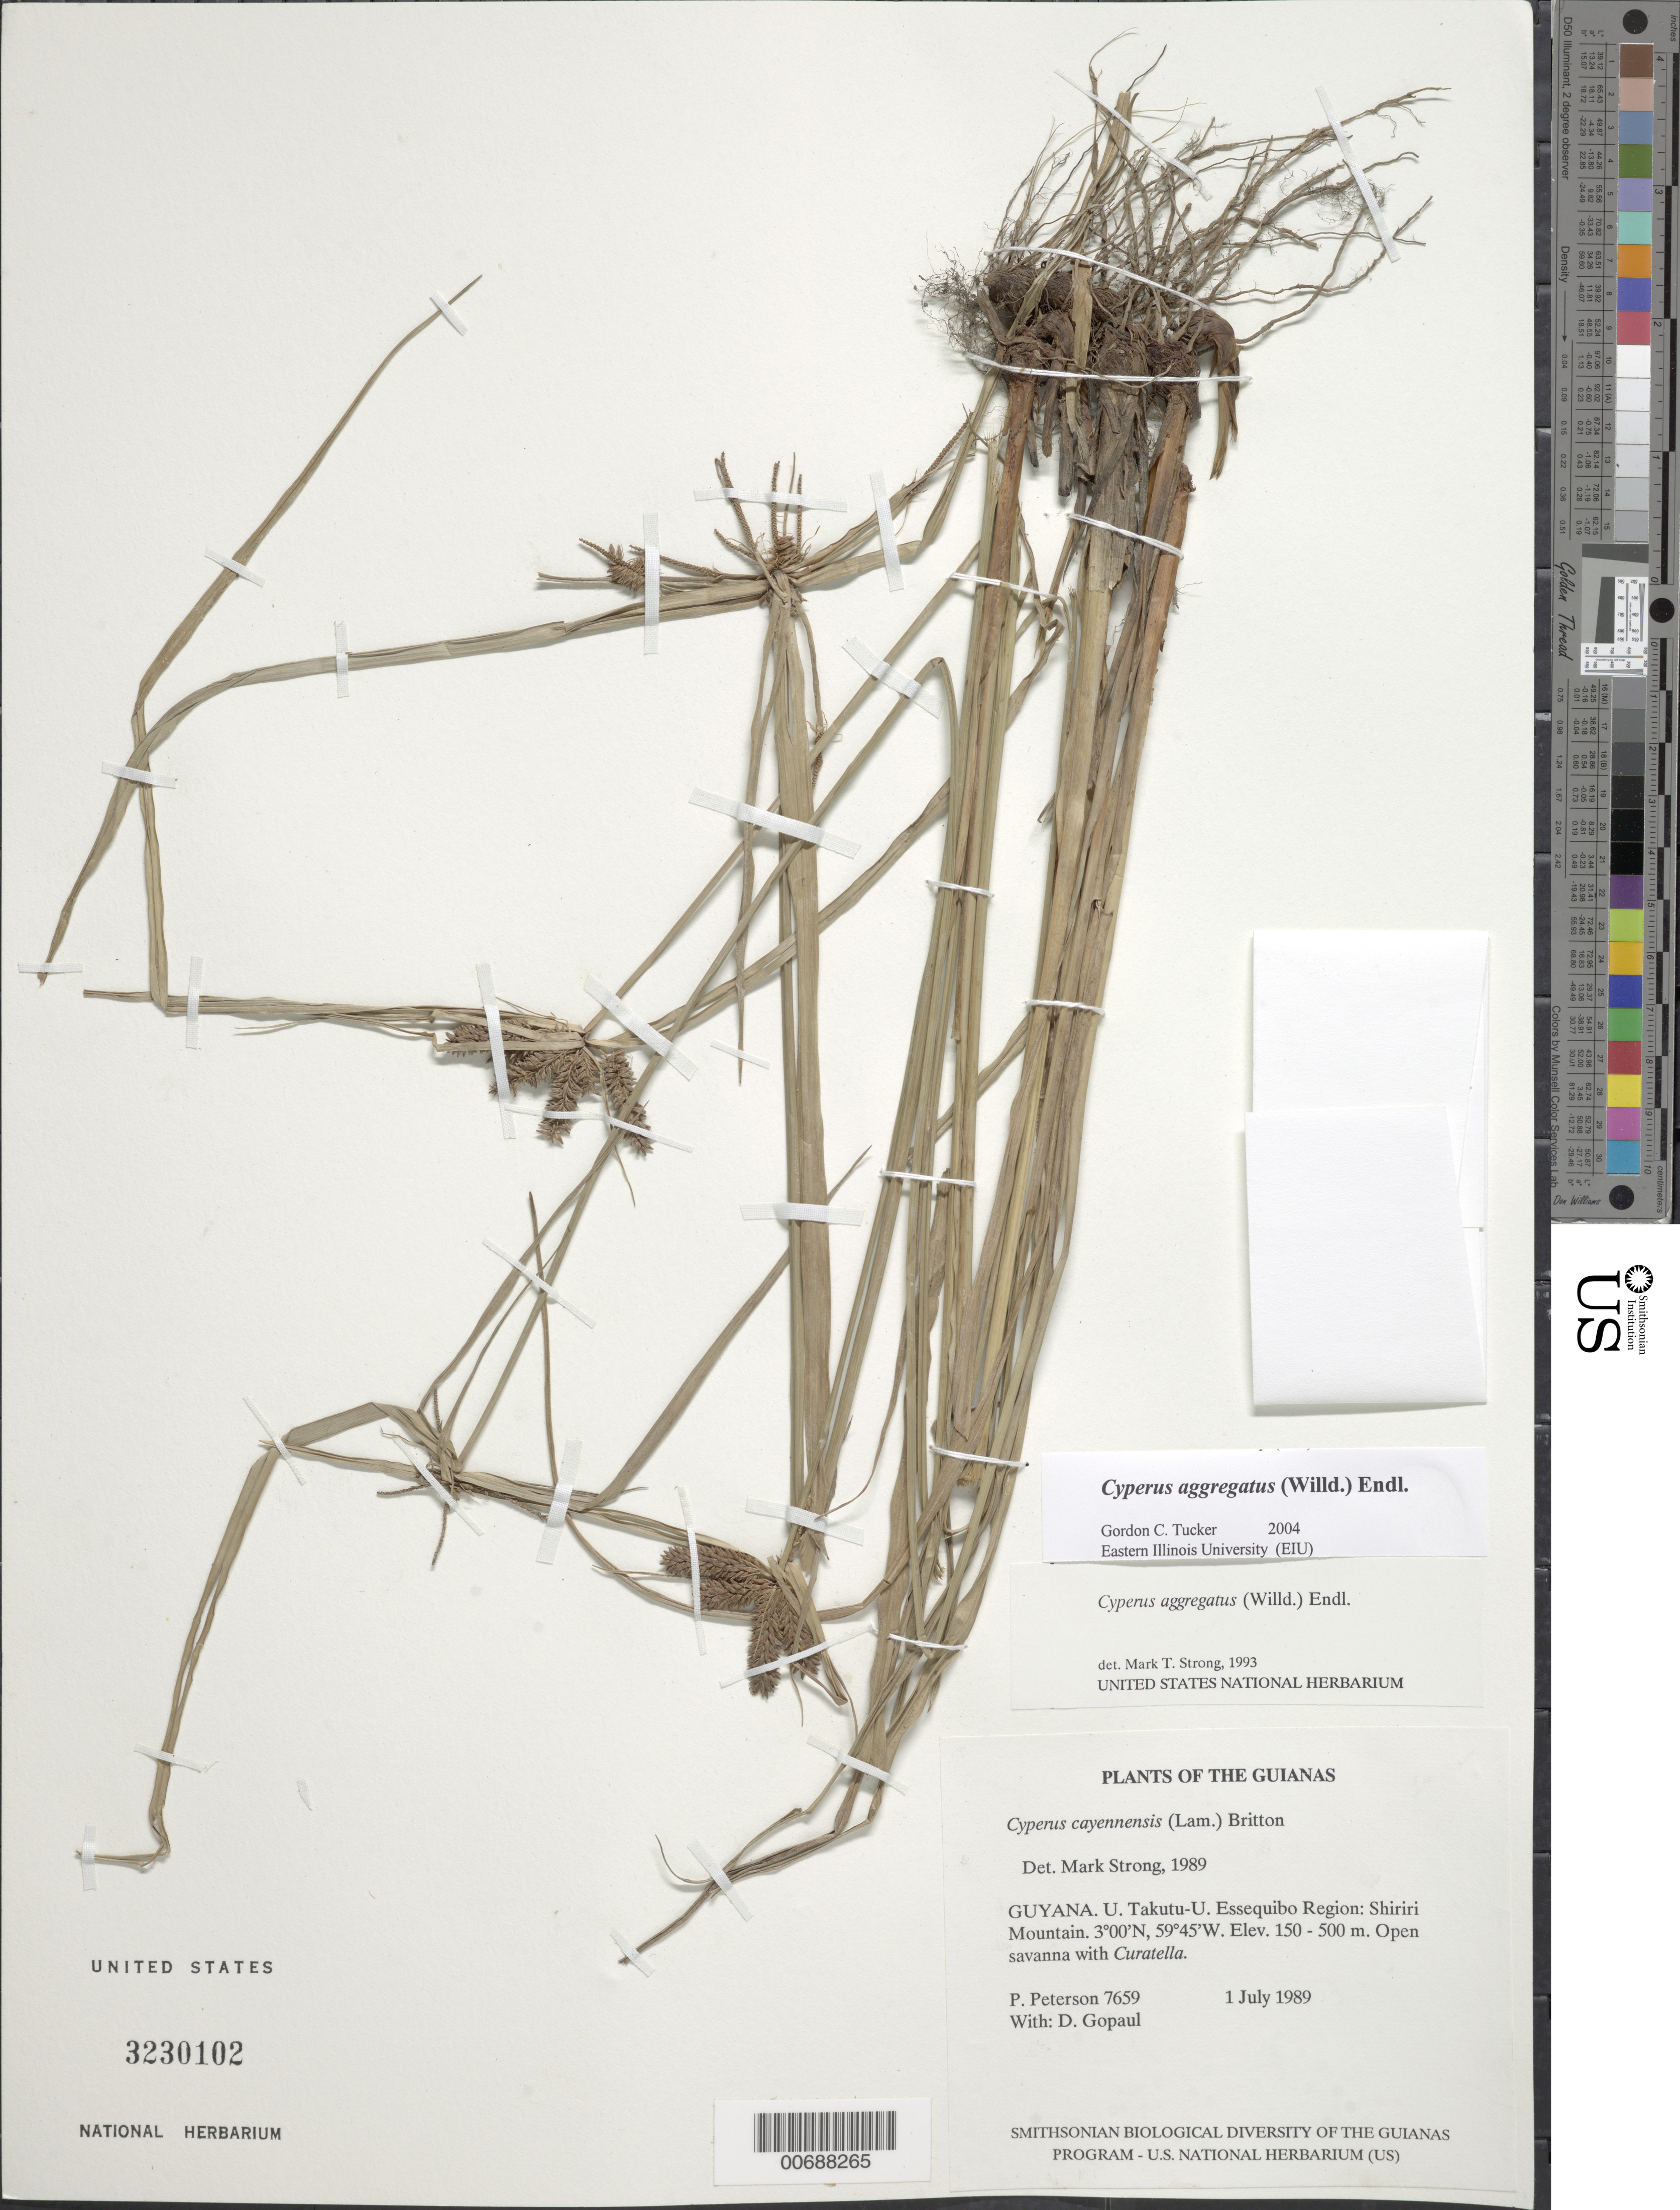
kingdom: Plantae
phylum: Tracheophyta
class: Liliopsida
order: Poales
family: Cyperaceae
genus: Cyperus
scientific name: Cyperus aggregatus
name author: (Willd.) Endl.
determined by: Tucker, G. C.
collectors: P. M. Peterson & D. Gopaul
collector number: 7659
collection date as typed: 1 July 1989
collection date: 1989-07-01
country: Guyana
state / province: U. Takutu-U. Essequibo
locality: Shiriri Mountain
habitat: Open savanna with Curatella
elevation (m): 150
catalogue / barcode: US 3230102